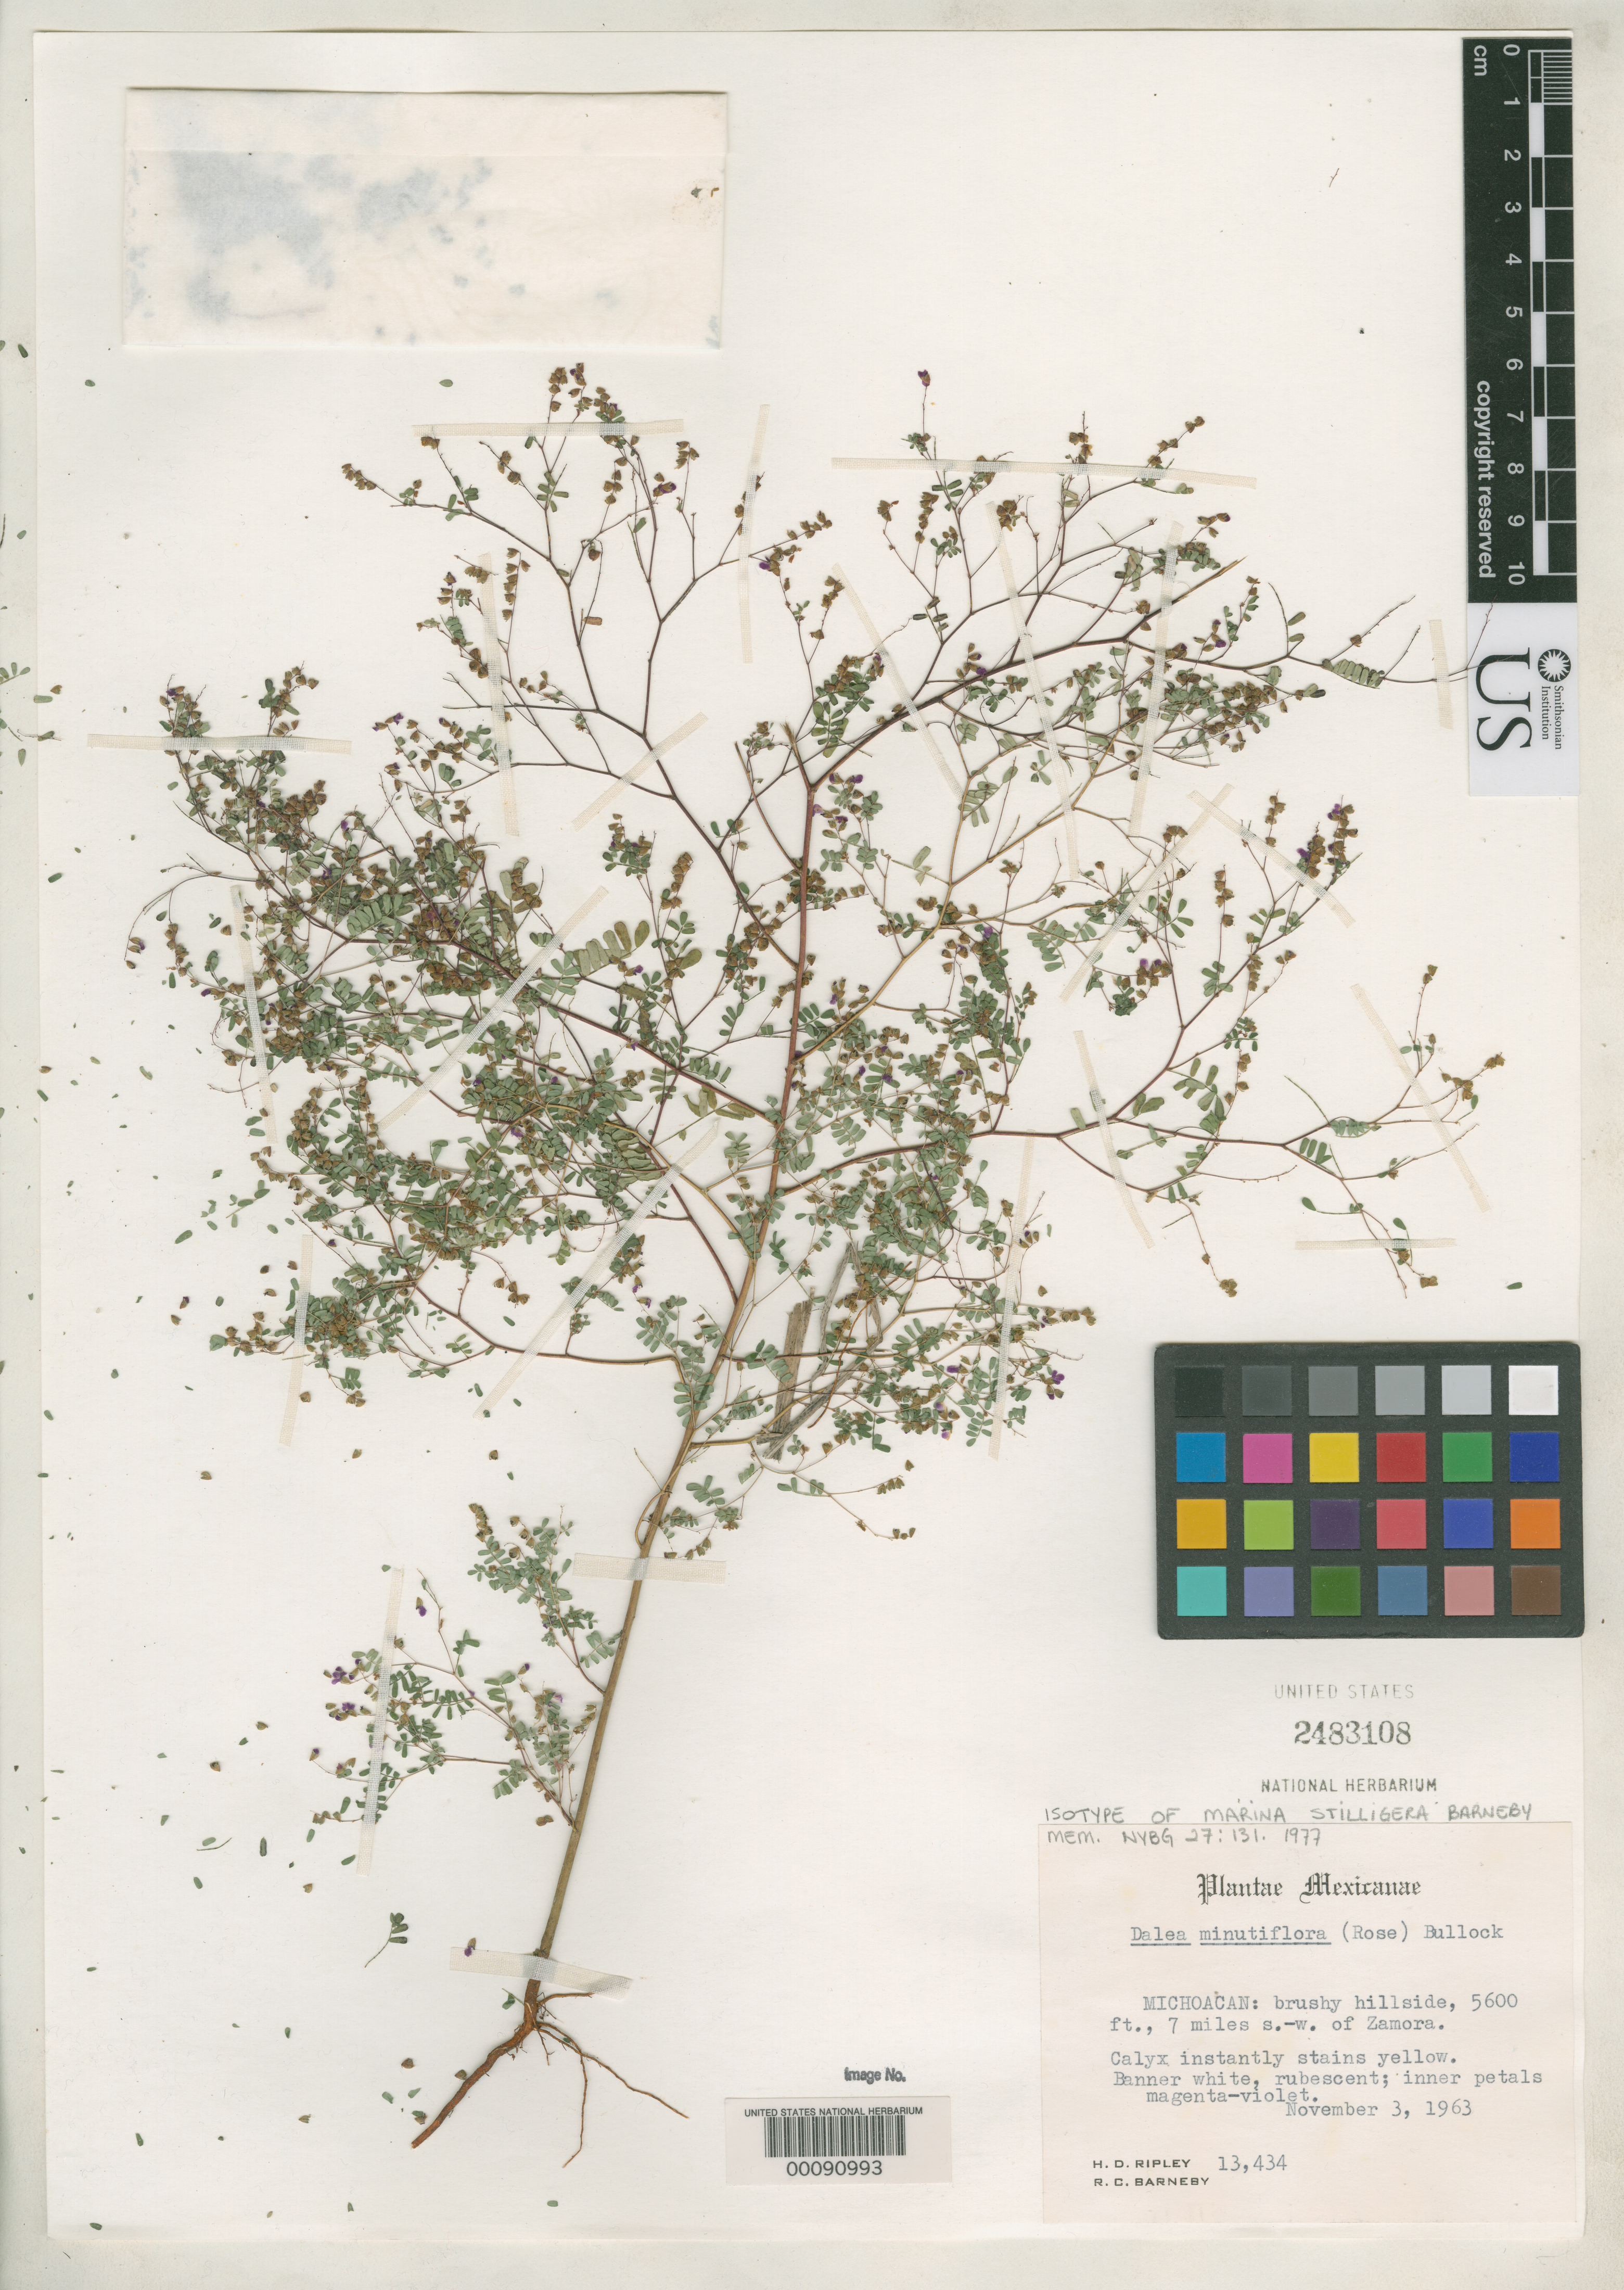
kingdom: Plantae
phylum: Tracheophyta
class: Magnoliopsida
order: Fabales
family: Fabaceae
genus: Marina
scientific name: Marina stilligera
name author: Barneby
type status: Isotype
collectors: H. Ripley & R. C. Barneby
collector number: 13434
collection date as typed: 03 Nov 1963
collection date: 1963-11-03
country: Mexico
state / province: Michoacán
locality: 7 mi SW of Zamora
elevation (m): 1707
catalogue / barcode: US 2483108